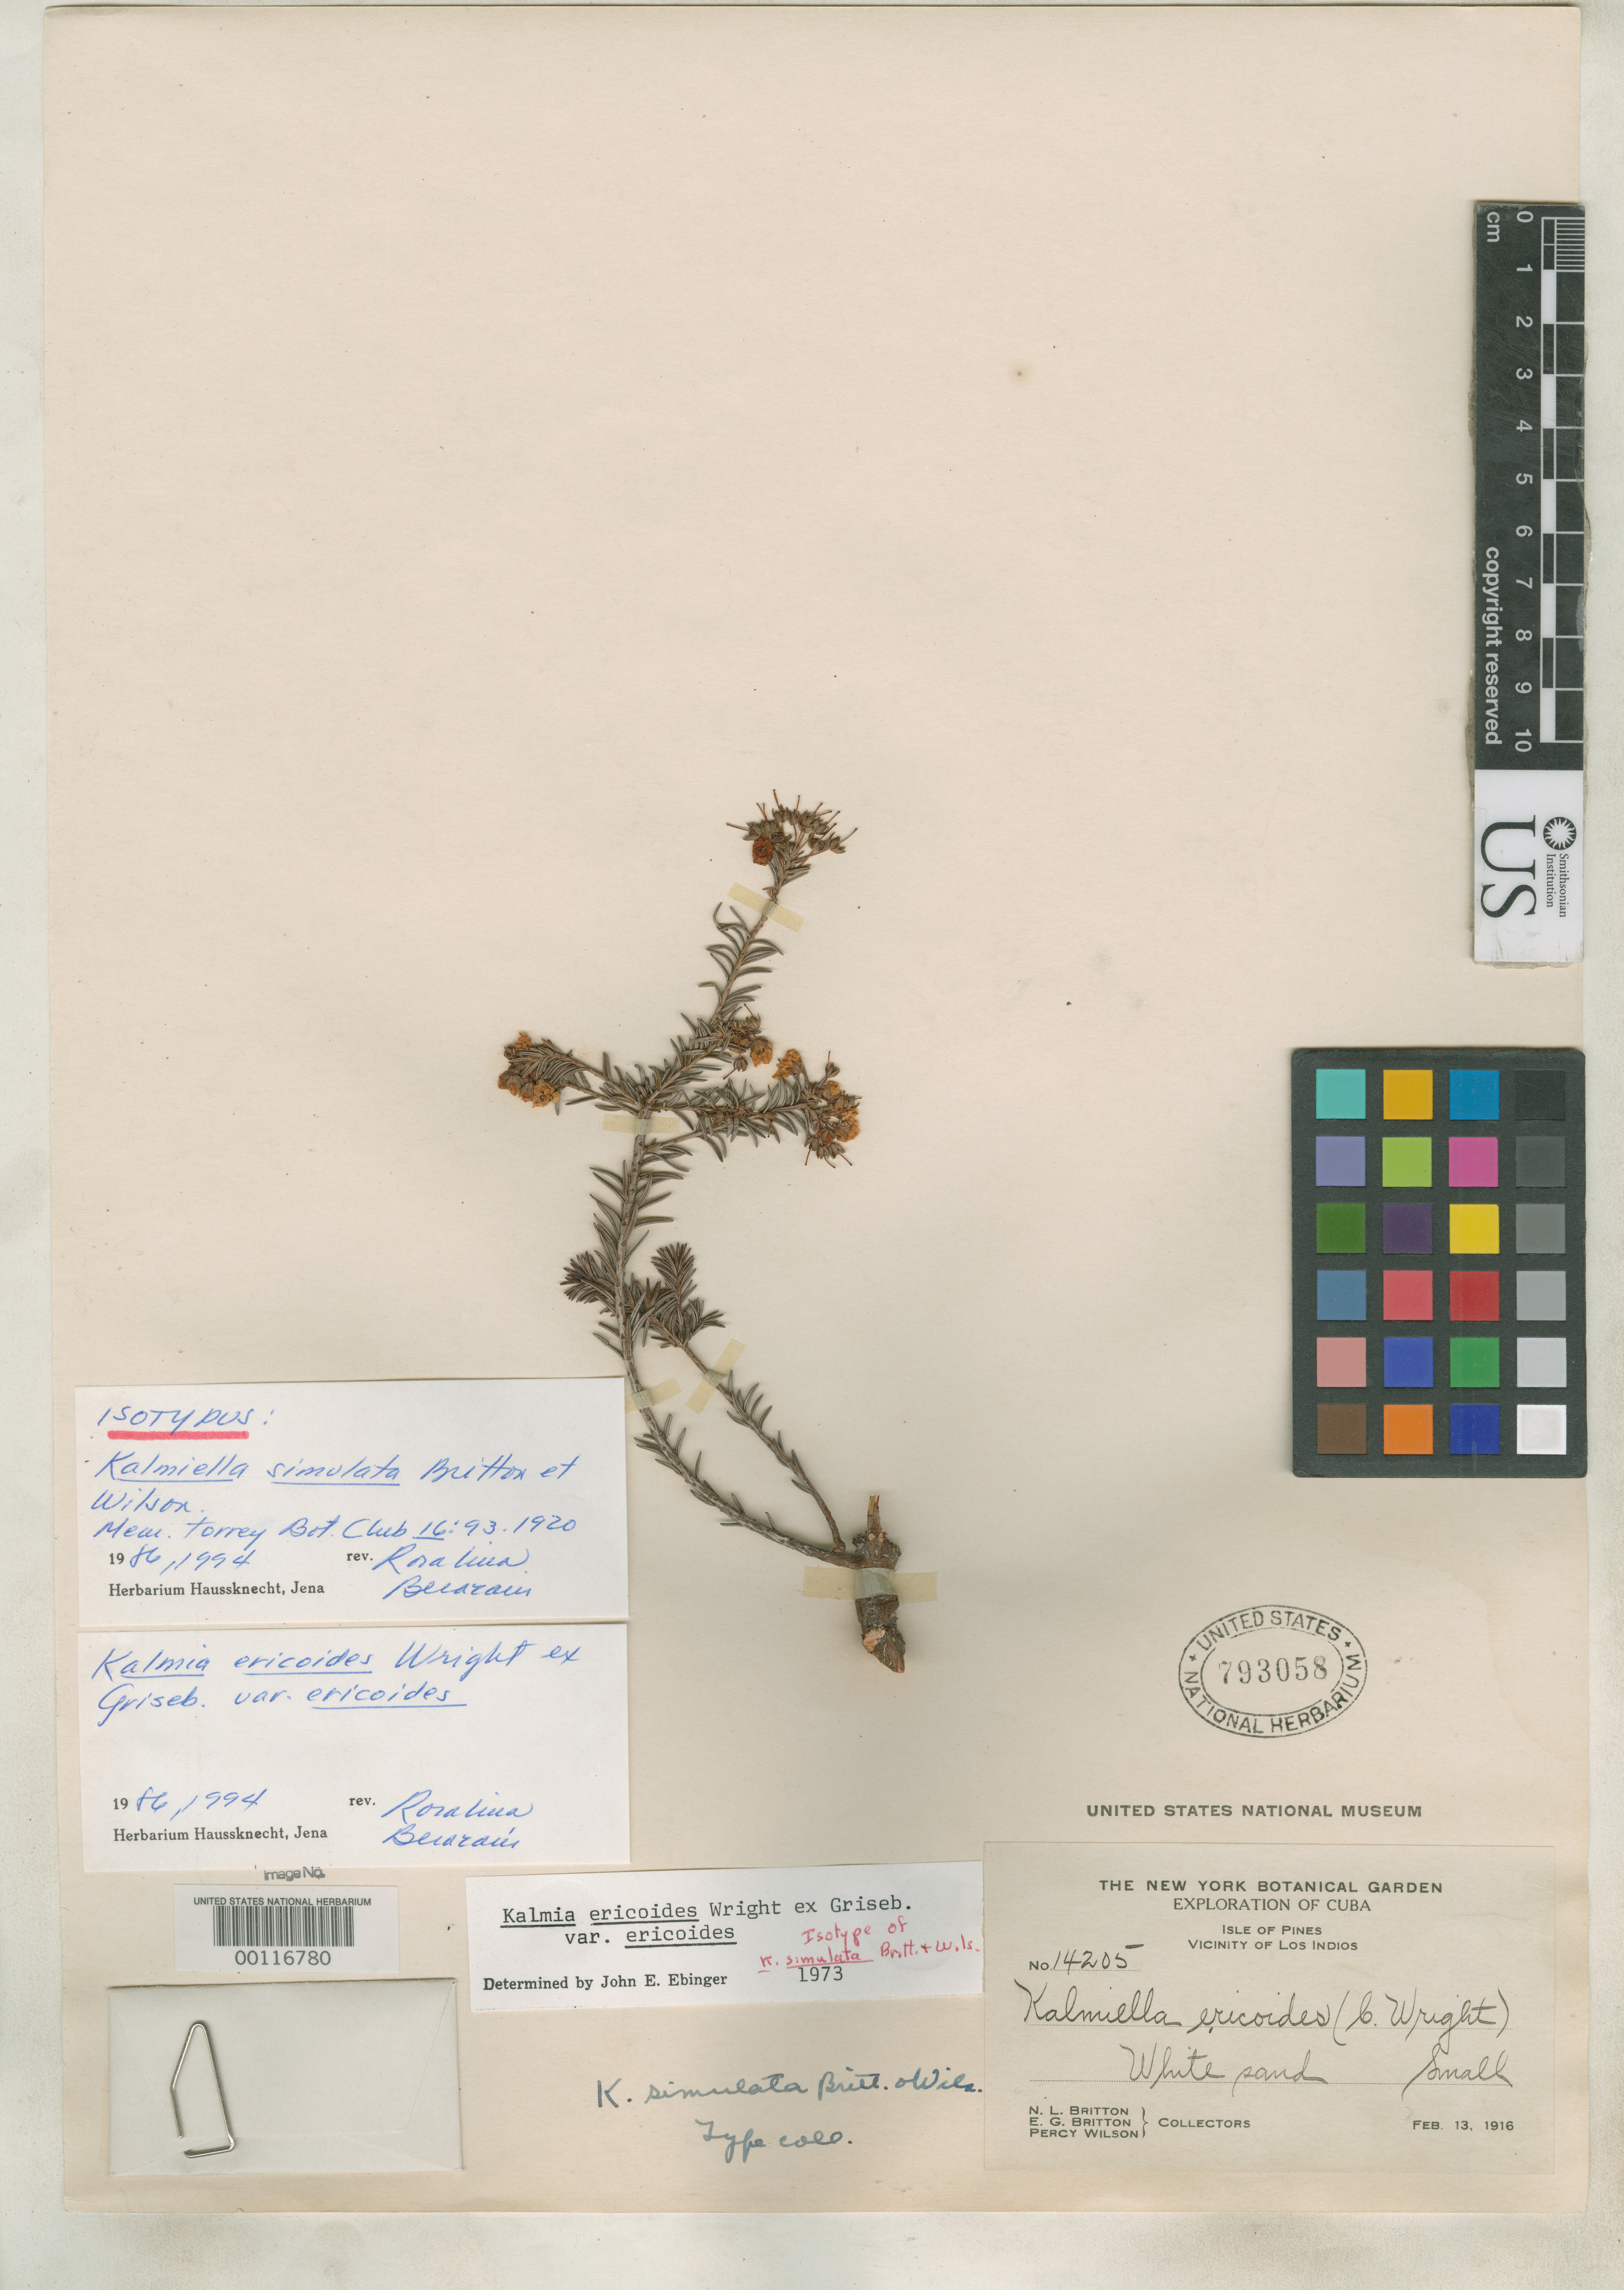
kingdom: Plantae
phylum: Tracheophyta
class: Magnoliopsida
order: Ericales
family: Ericaceae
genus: Kalmiella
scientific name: Kalmiella simulata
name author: Britton & P. Wilson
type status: Isotype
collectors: N. Britton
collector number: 14205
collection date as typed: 13 Feb 1916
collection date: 1916-02-13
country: Cuba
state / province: Isla de La Juventud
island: Isla de La Juventud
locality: Isle of Pines, Los Indios.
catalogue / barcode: US 793058